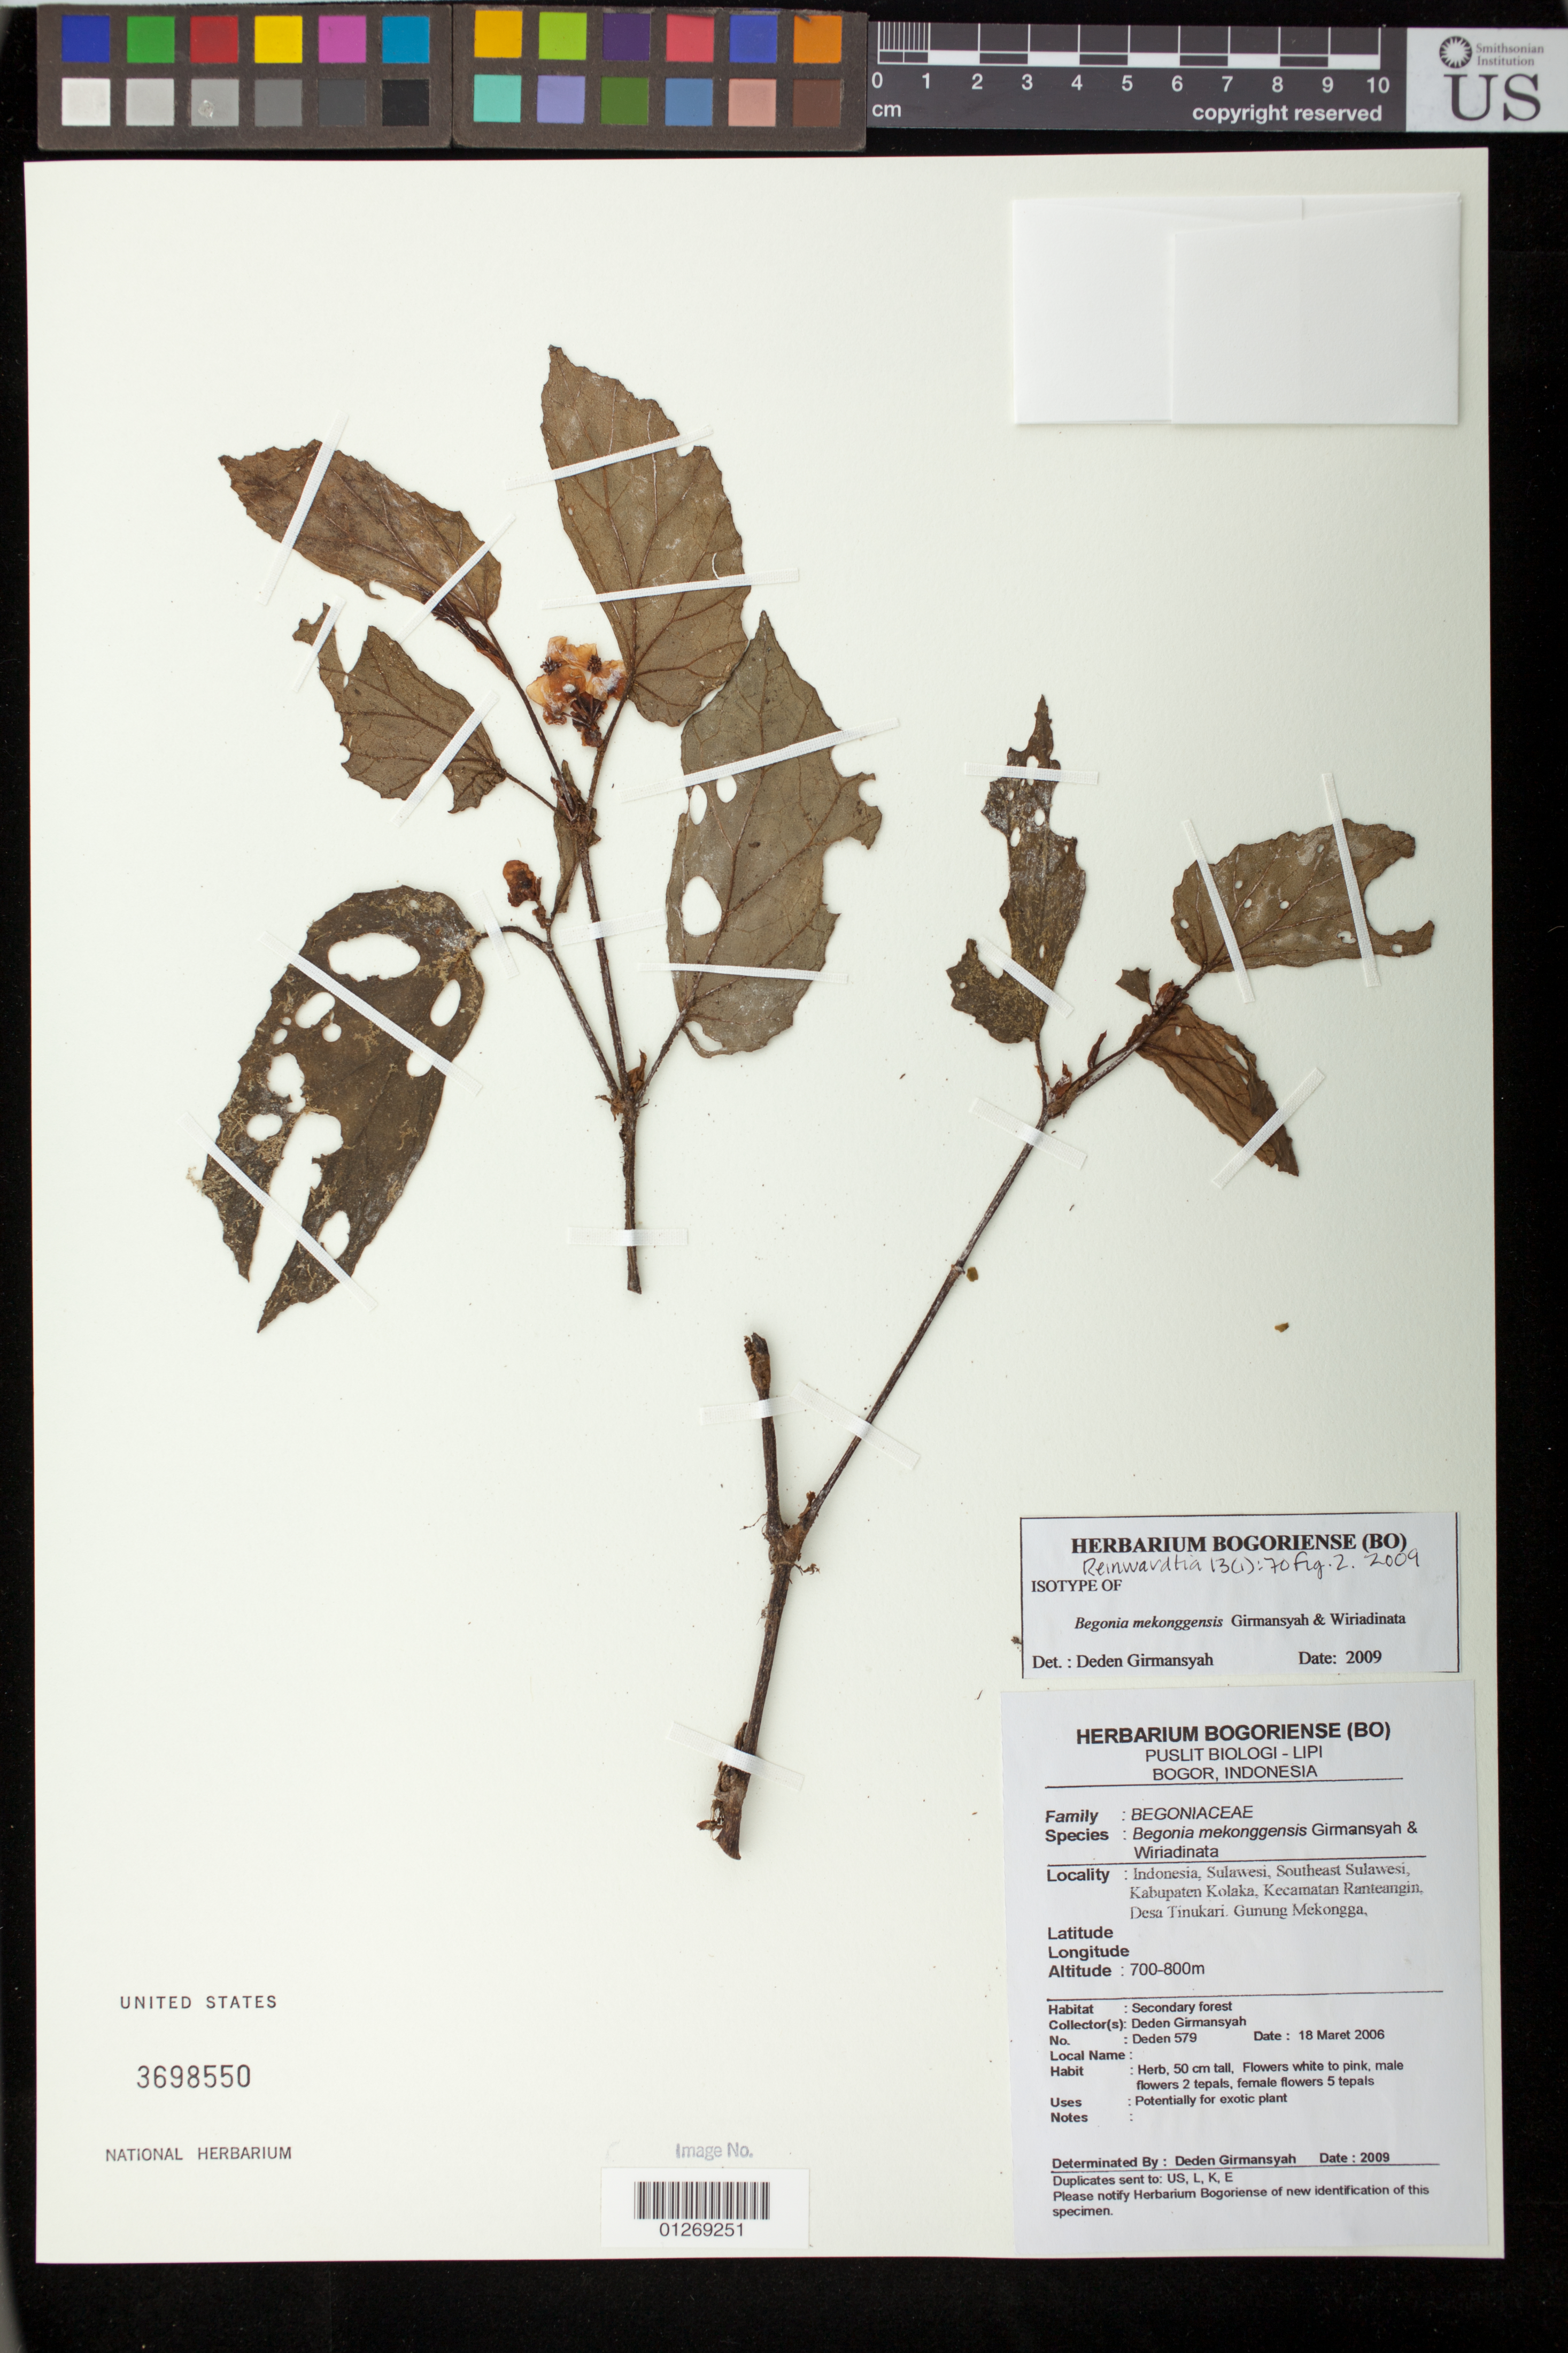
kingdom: Plantae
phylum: Tracheophyta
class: Magnoliopsida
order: Cucurbitales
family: Begoniaceae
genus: Begonia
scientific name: Begonia mekonggensis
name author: Girm. & Wiriad. in Girm.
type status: Isotype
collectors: D. Girmansyah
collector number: Deden 579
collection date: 2006-03-18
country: Indonesia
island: Sulawesi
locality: Sulawesi, Southeast Sulawesi, Kabupaten Kolaka, Kecematan Ranteangin, Desa Tinukari. Gunung Mekongga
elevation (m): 700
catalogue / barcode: US 3698550